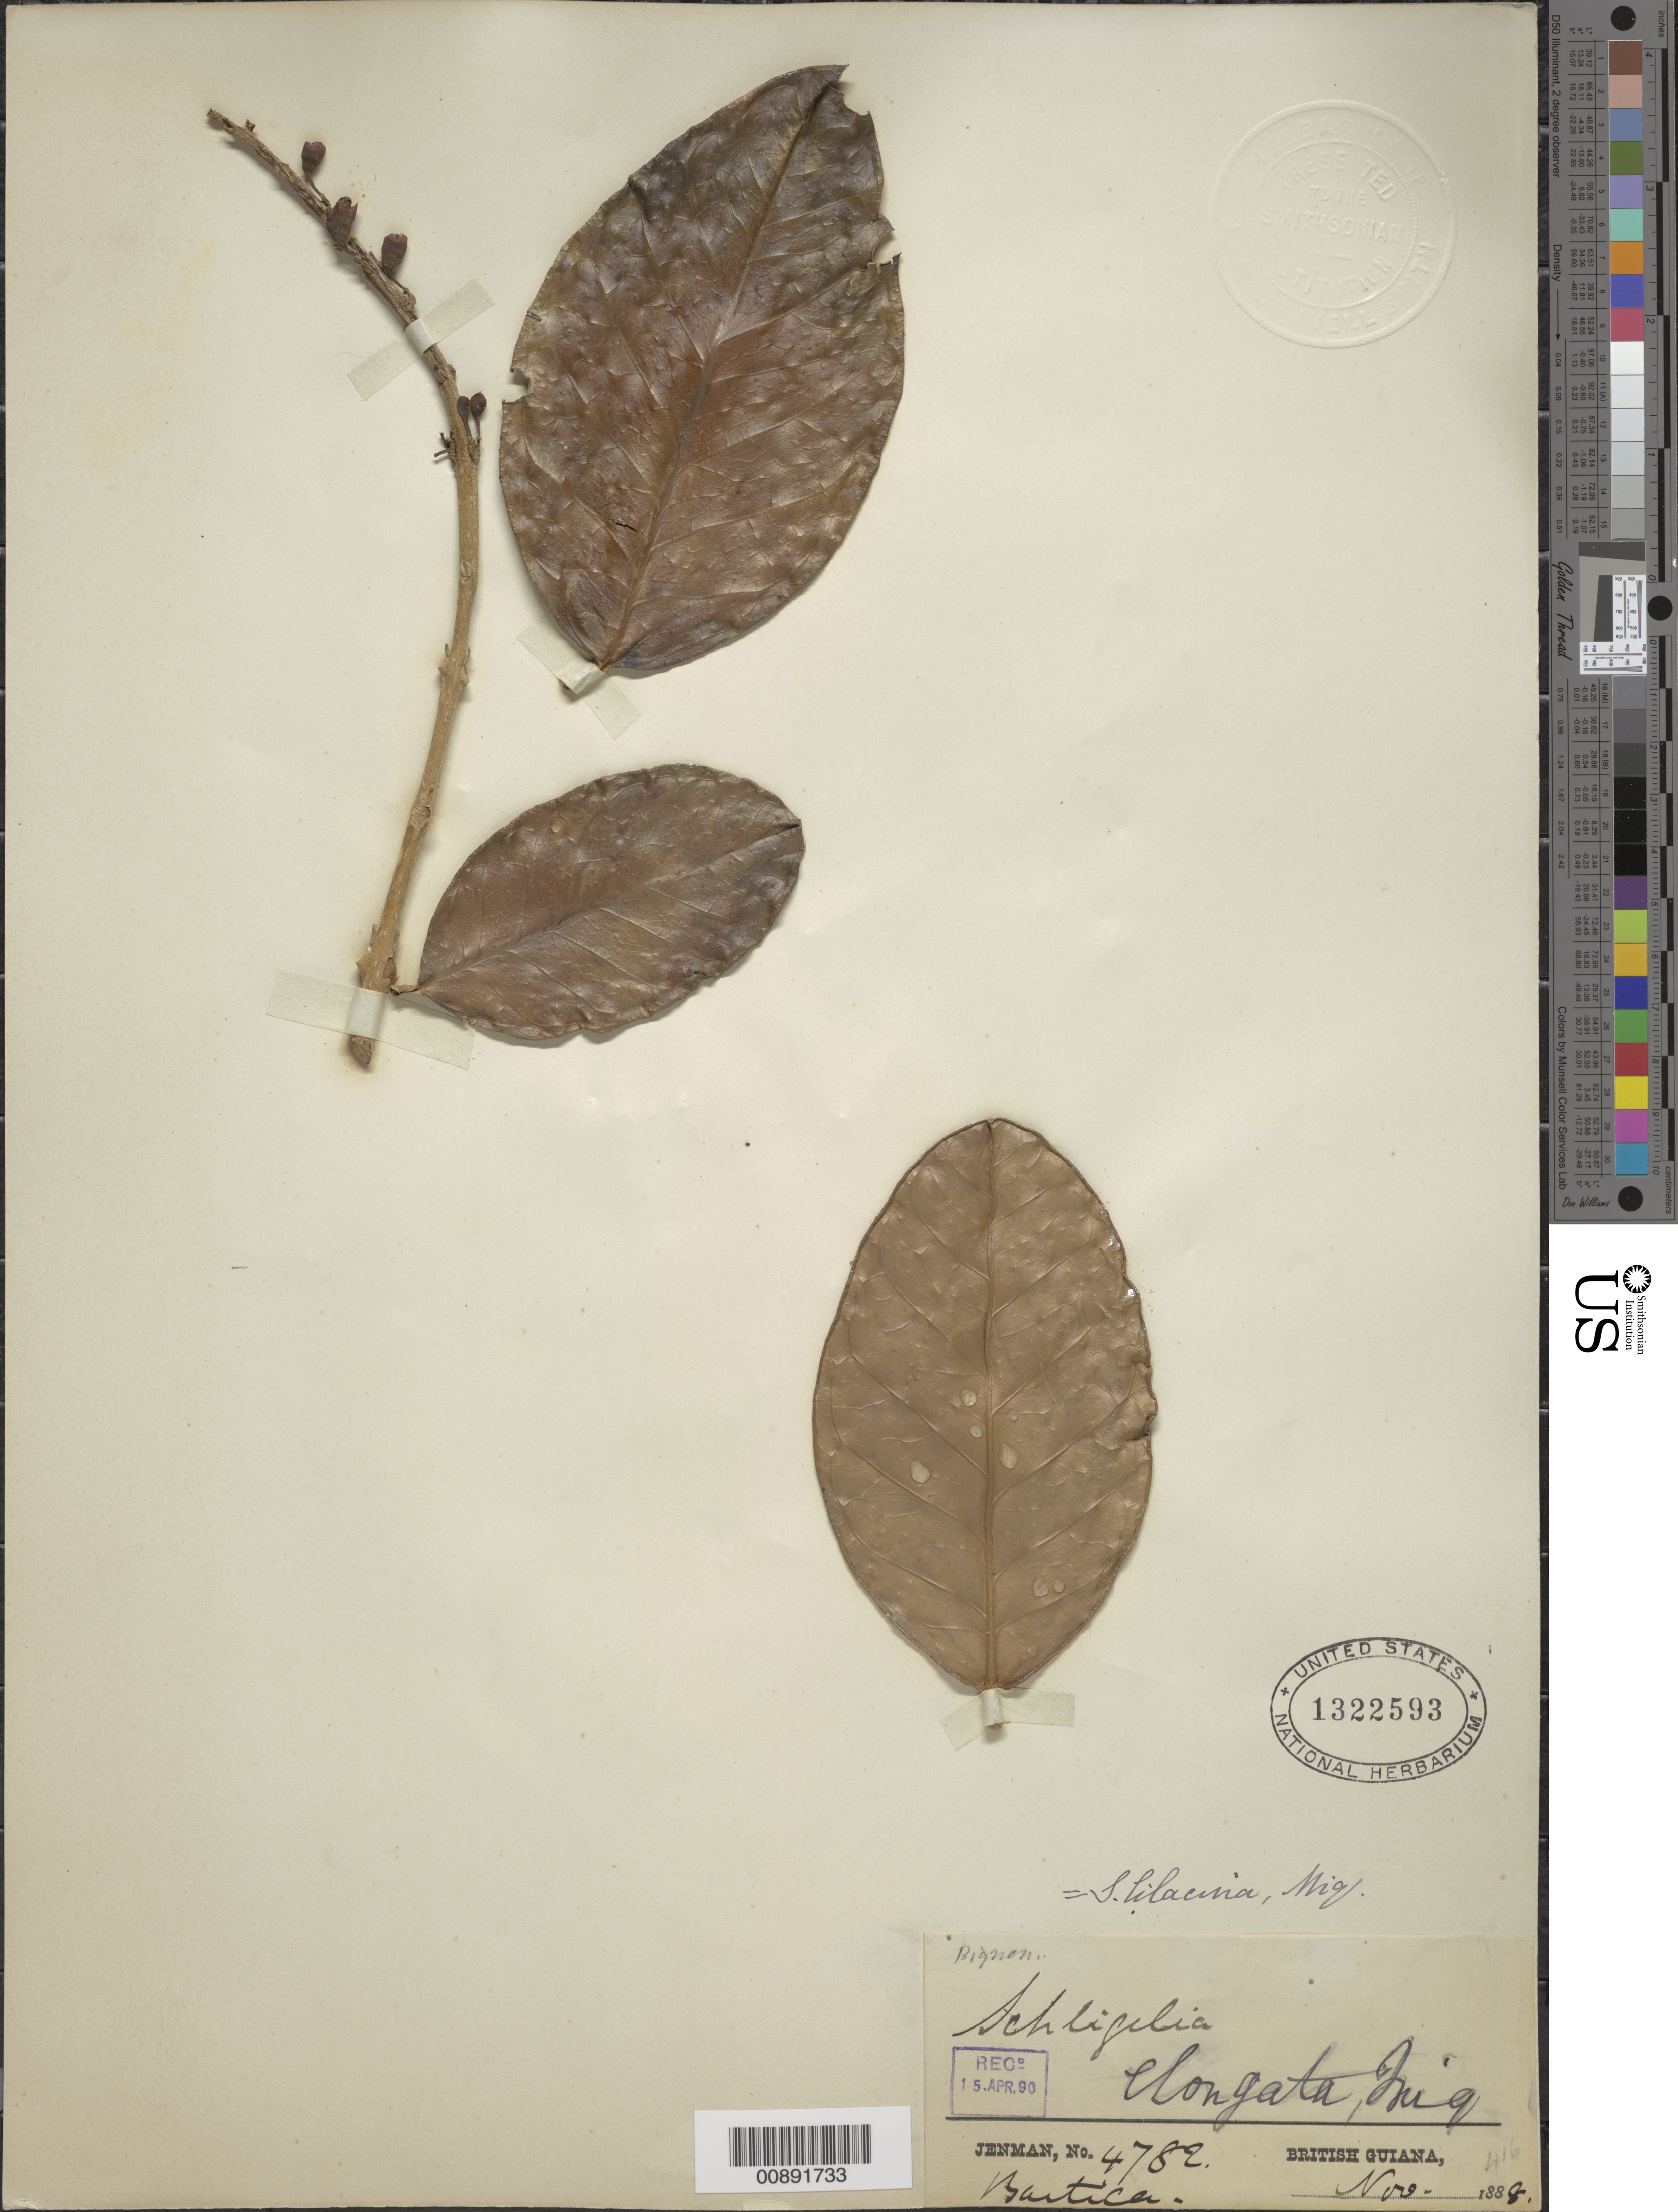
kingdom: Plantae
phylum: Tracheophyta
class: Magnoliopsida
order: Lamiales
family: Schlegeliaceae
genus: Schlegelia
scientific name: Schlegelia elongata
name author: Miq.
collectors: G. S. Jenman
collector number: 4782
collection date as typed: November 1888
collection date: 1888-11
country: Guyana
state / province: Cuyuni-Mazaruni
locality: Bartica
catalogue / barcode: US 1322593